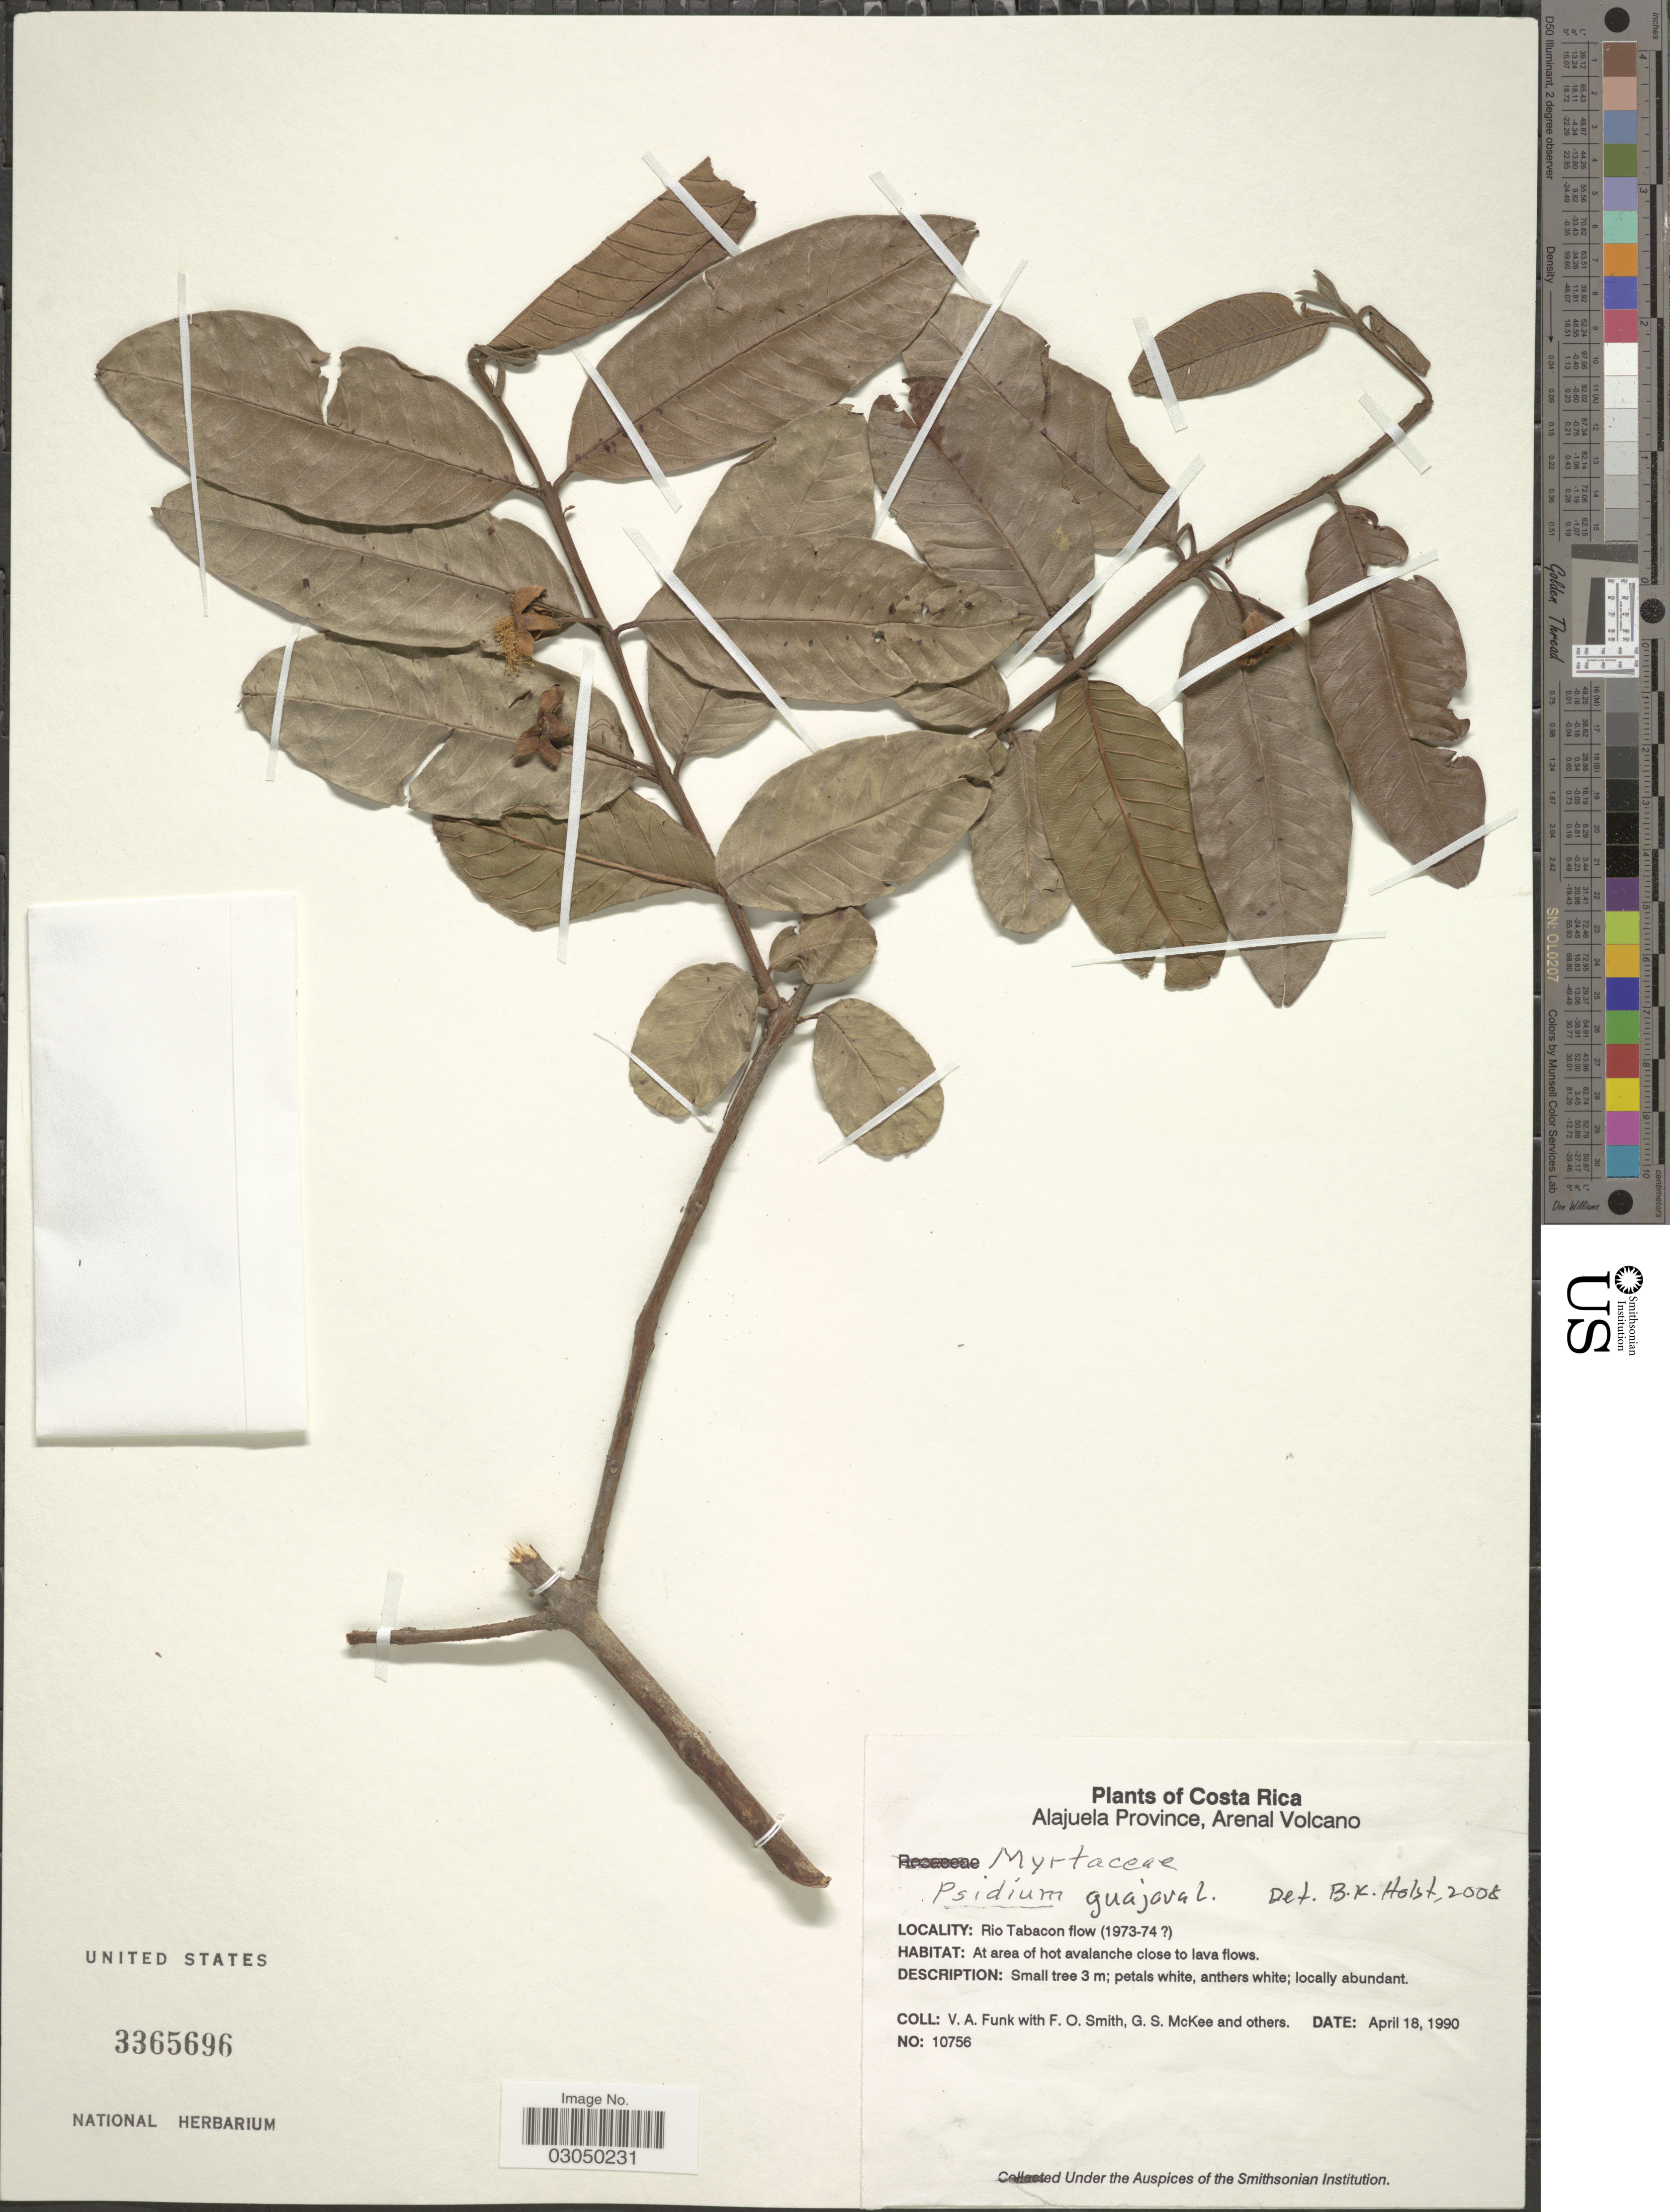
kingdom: Plantae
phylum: Tracheophyta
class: Magnoliopsida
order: Myrtales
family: Myrtaceae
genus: Psidium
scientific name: Psidium guajava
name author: L.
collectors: V. Funk, F. Smith, G. S. McKee & et al.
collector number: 10756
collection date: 1990-04-18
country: Costa Rica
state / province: Alajuela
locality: Alajuela Province, Arenal Volcano. Rio Tabacon flow (1973-74 [unsure placement]).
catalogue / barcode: US 3365696